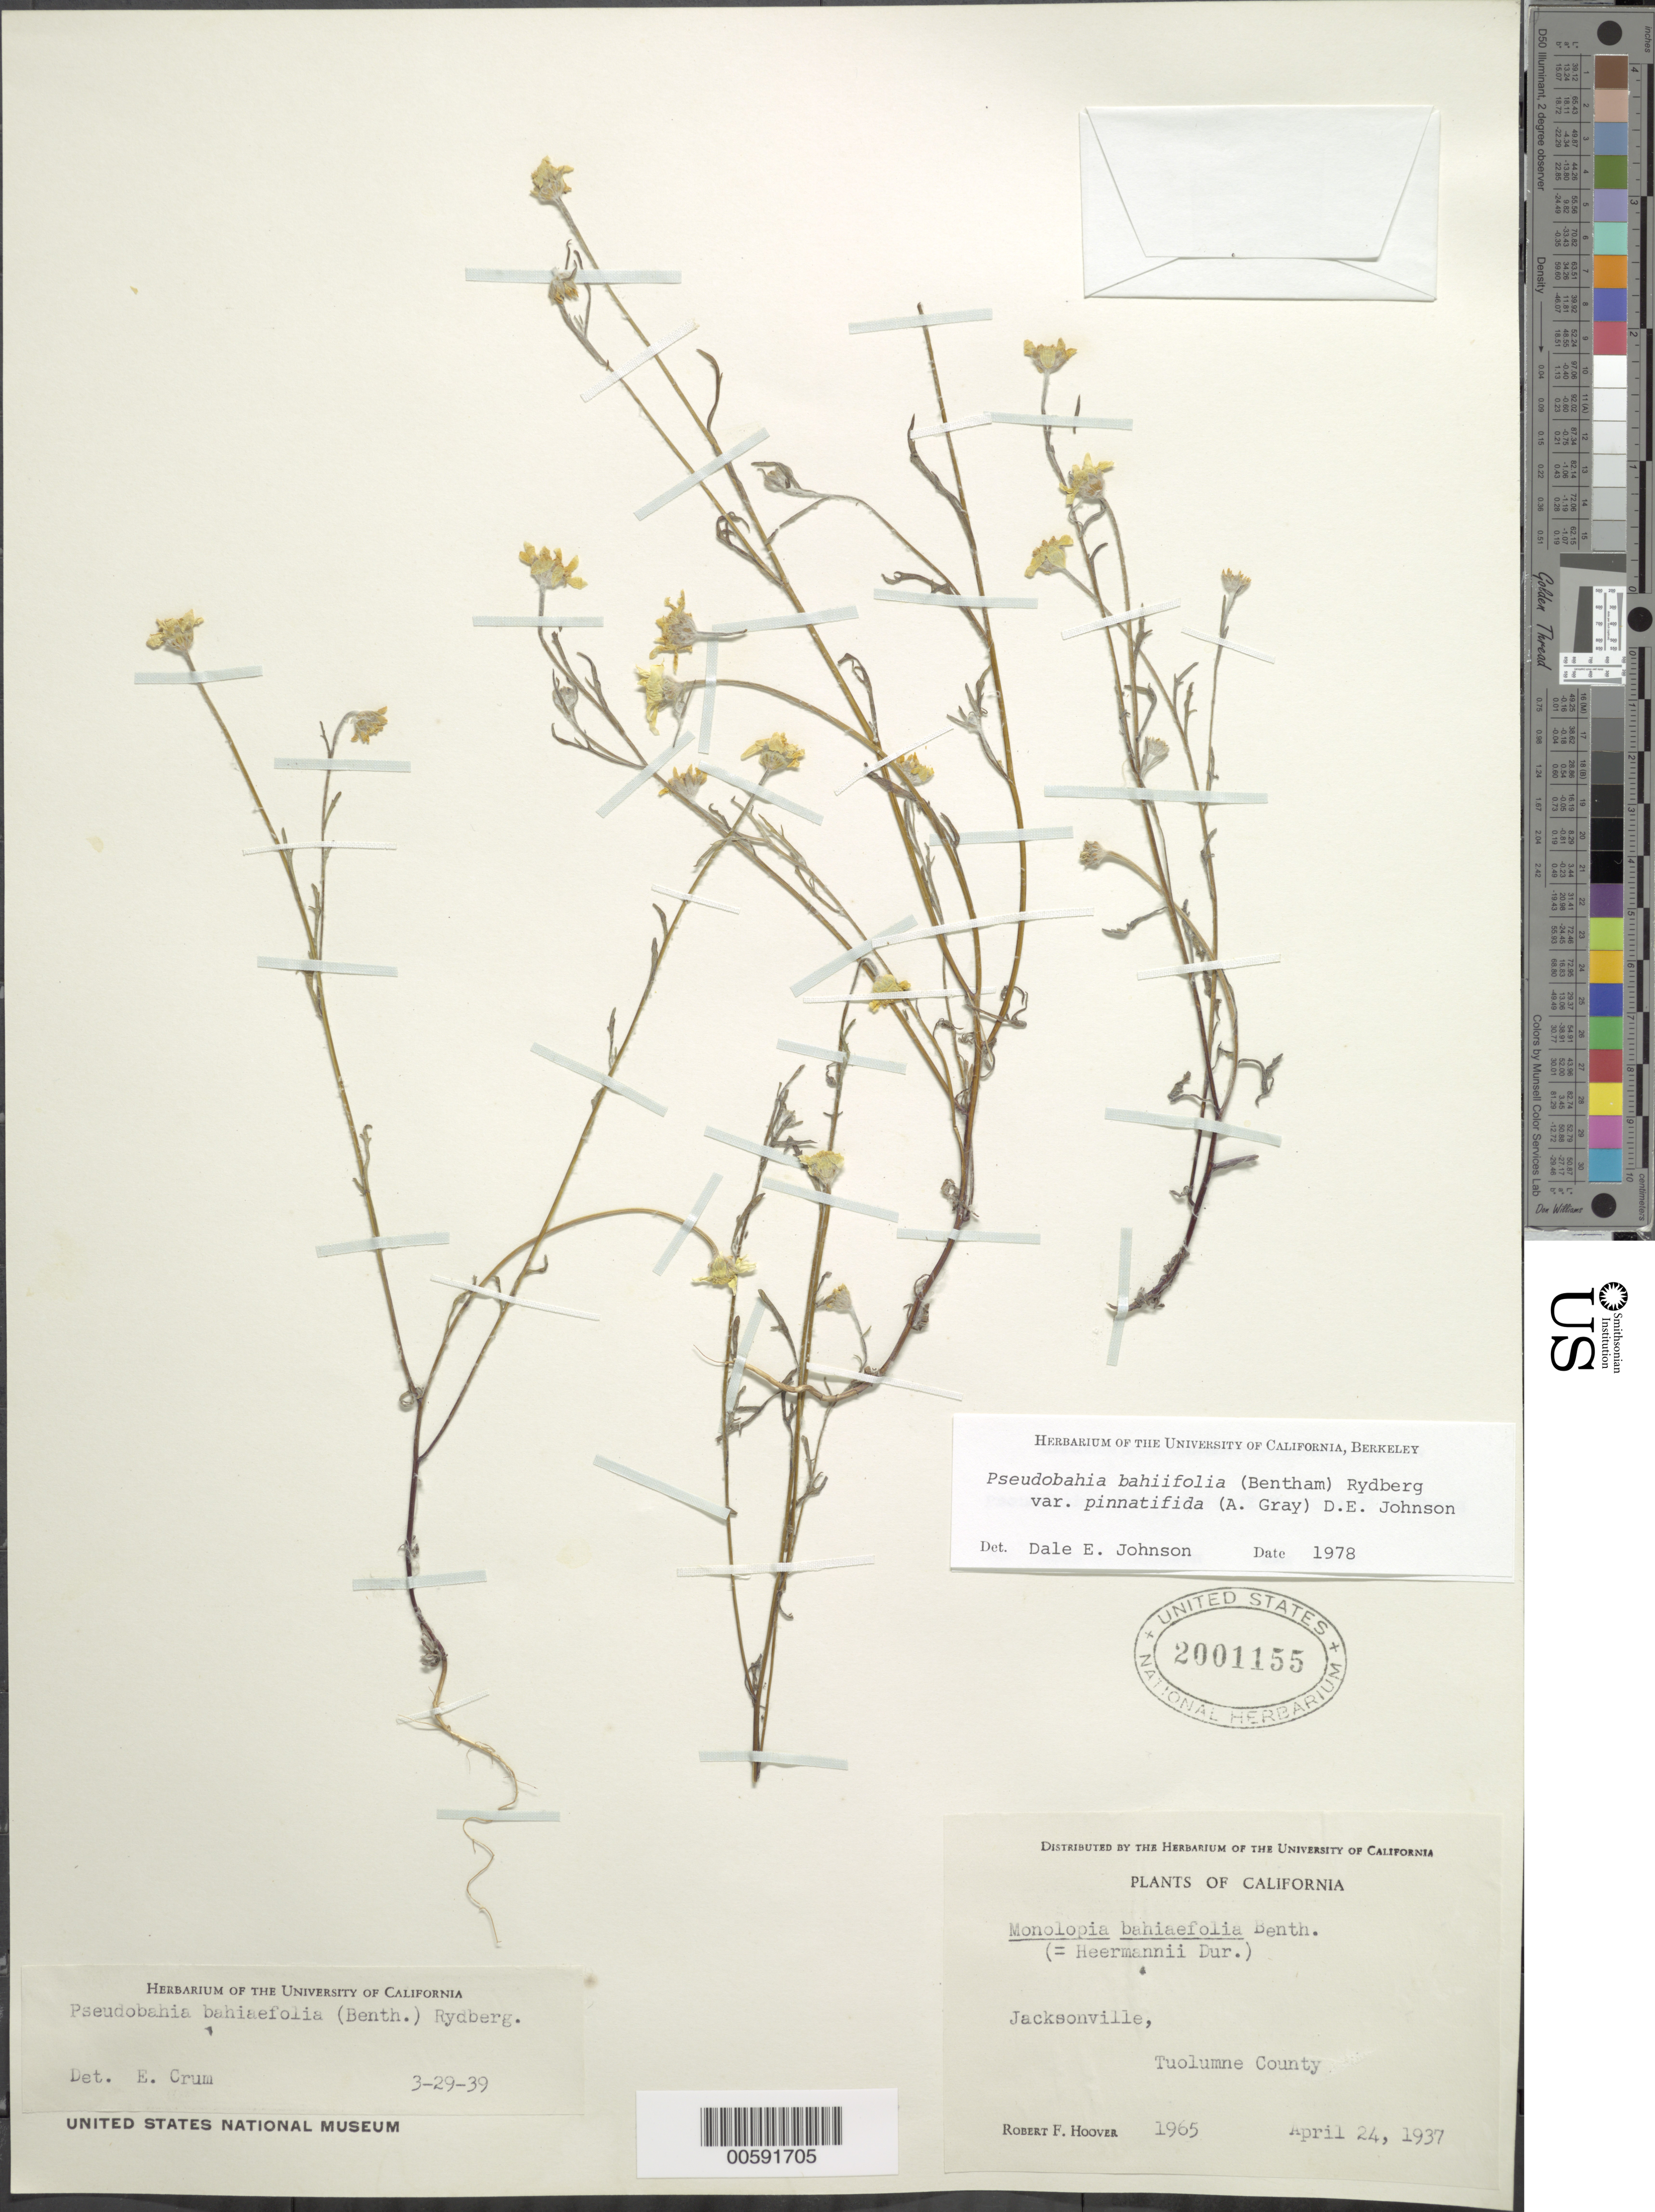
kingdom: Plantae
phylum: Tracheophyta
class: Magnoliopsida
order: Asterales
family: Asteraceae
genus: Pseudobahia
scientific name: Pseudobahia bahiifolia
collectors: R. F. Hoover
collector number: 2965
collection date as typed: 24 Apr 1937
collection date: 1937-04-24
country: United States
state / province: California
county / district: Tuolumne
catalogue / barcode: US 2001155